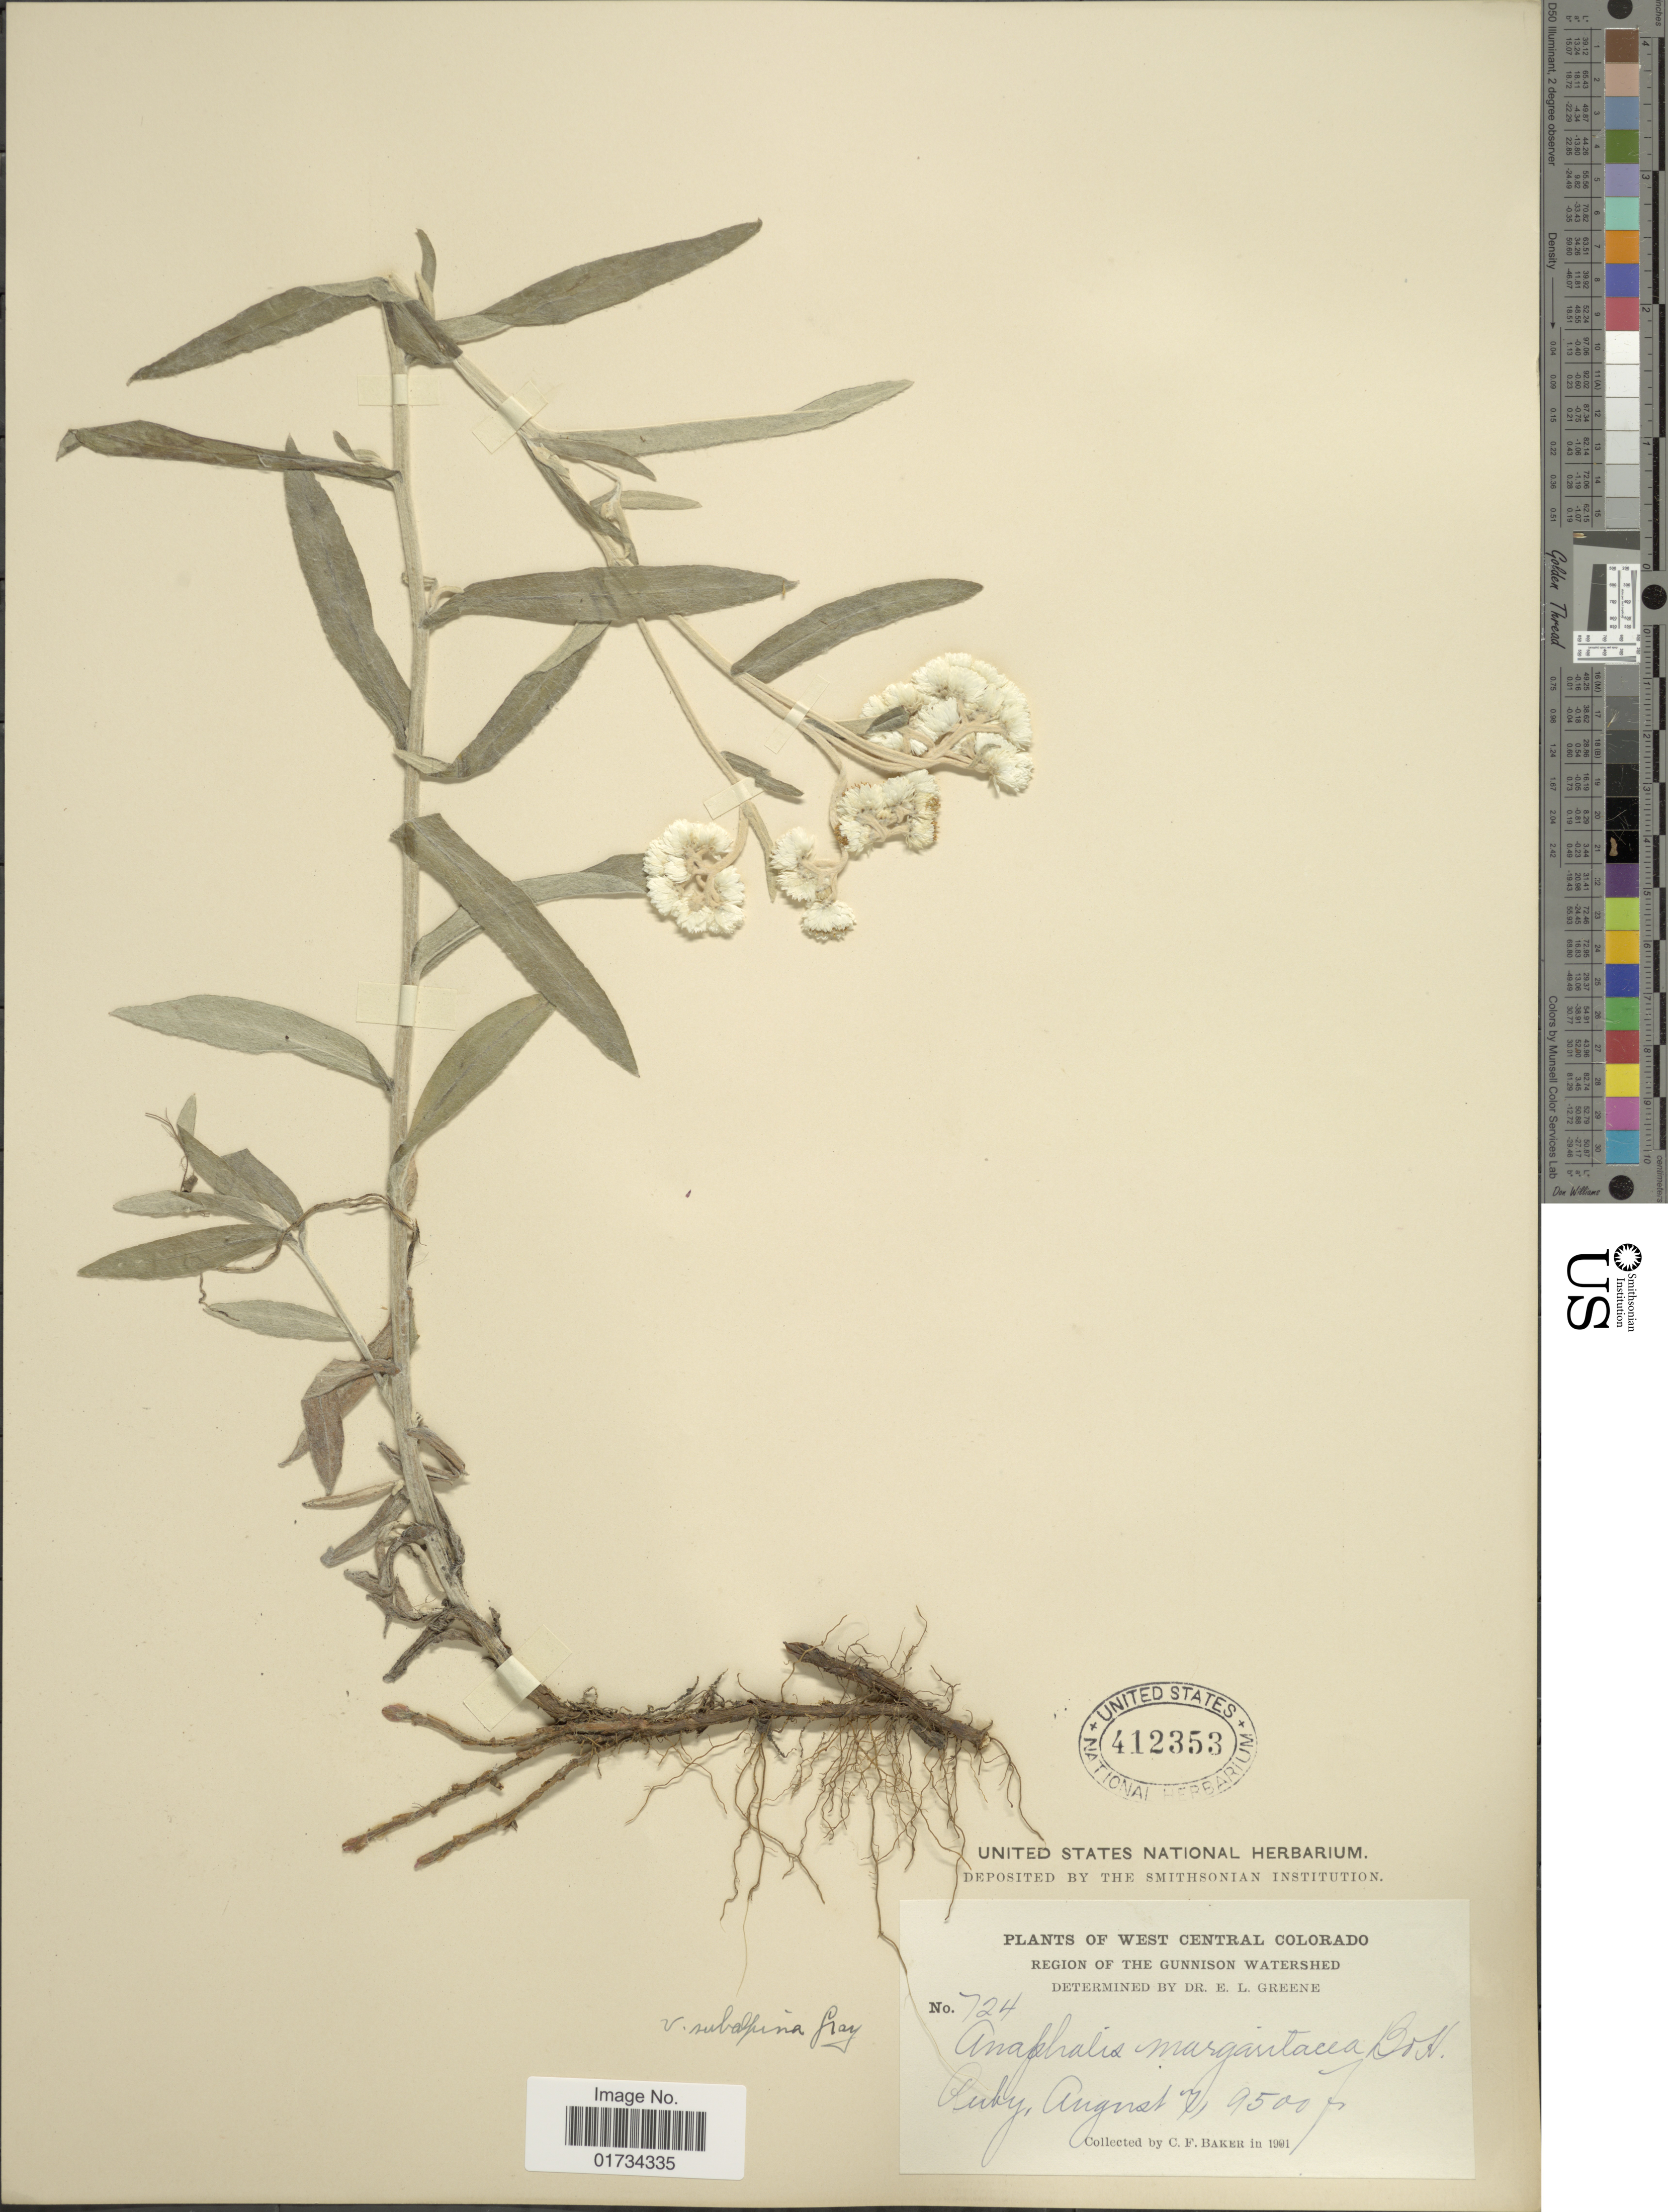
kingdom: Plantae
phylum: Tracheophyta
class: Magnoliopsida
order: Asterales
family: Asteraceae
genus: Anaphalis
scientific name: Anaphalis subalpina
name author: (A. Gray) Rydb.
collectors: C. F. Baker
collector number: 724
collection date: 1901-08-07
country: United States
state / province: Colorado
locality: West Central Colorado, Ruby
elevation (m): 2896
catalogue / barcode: US 412353